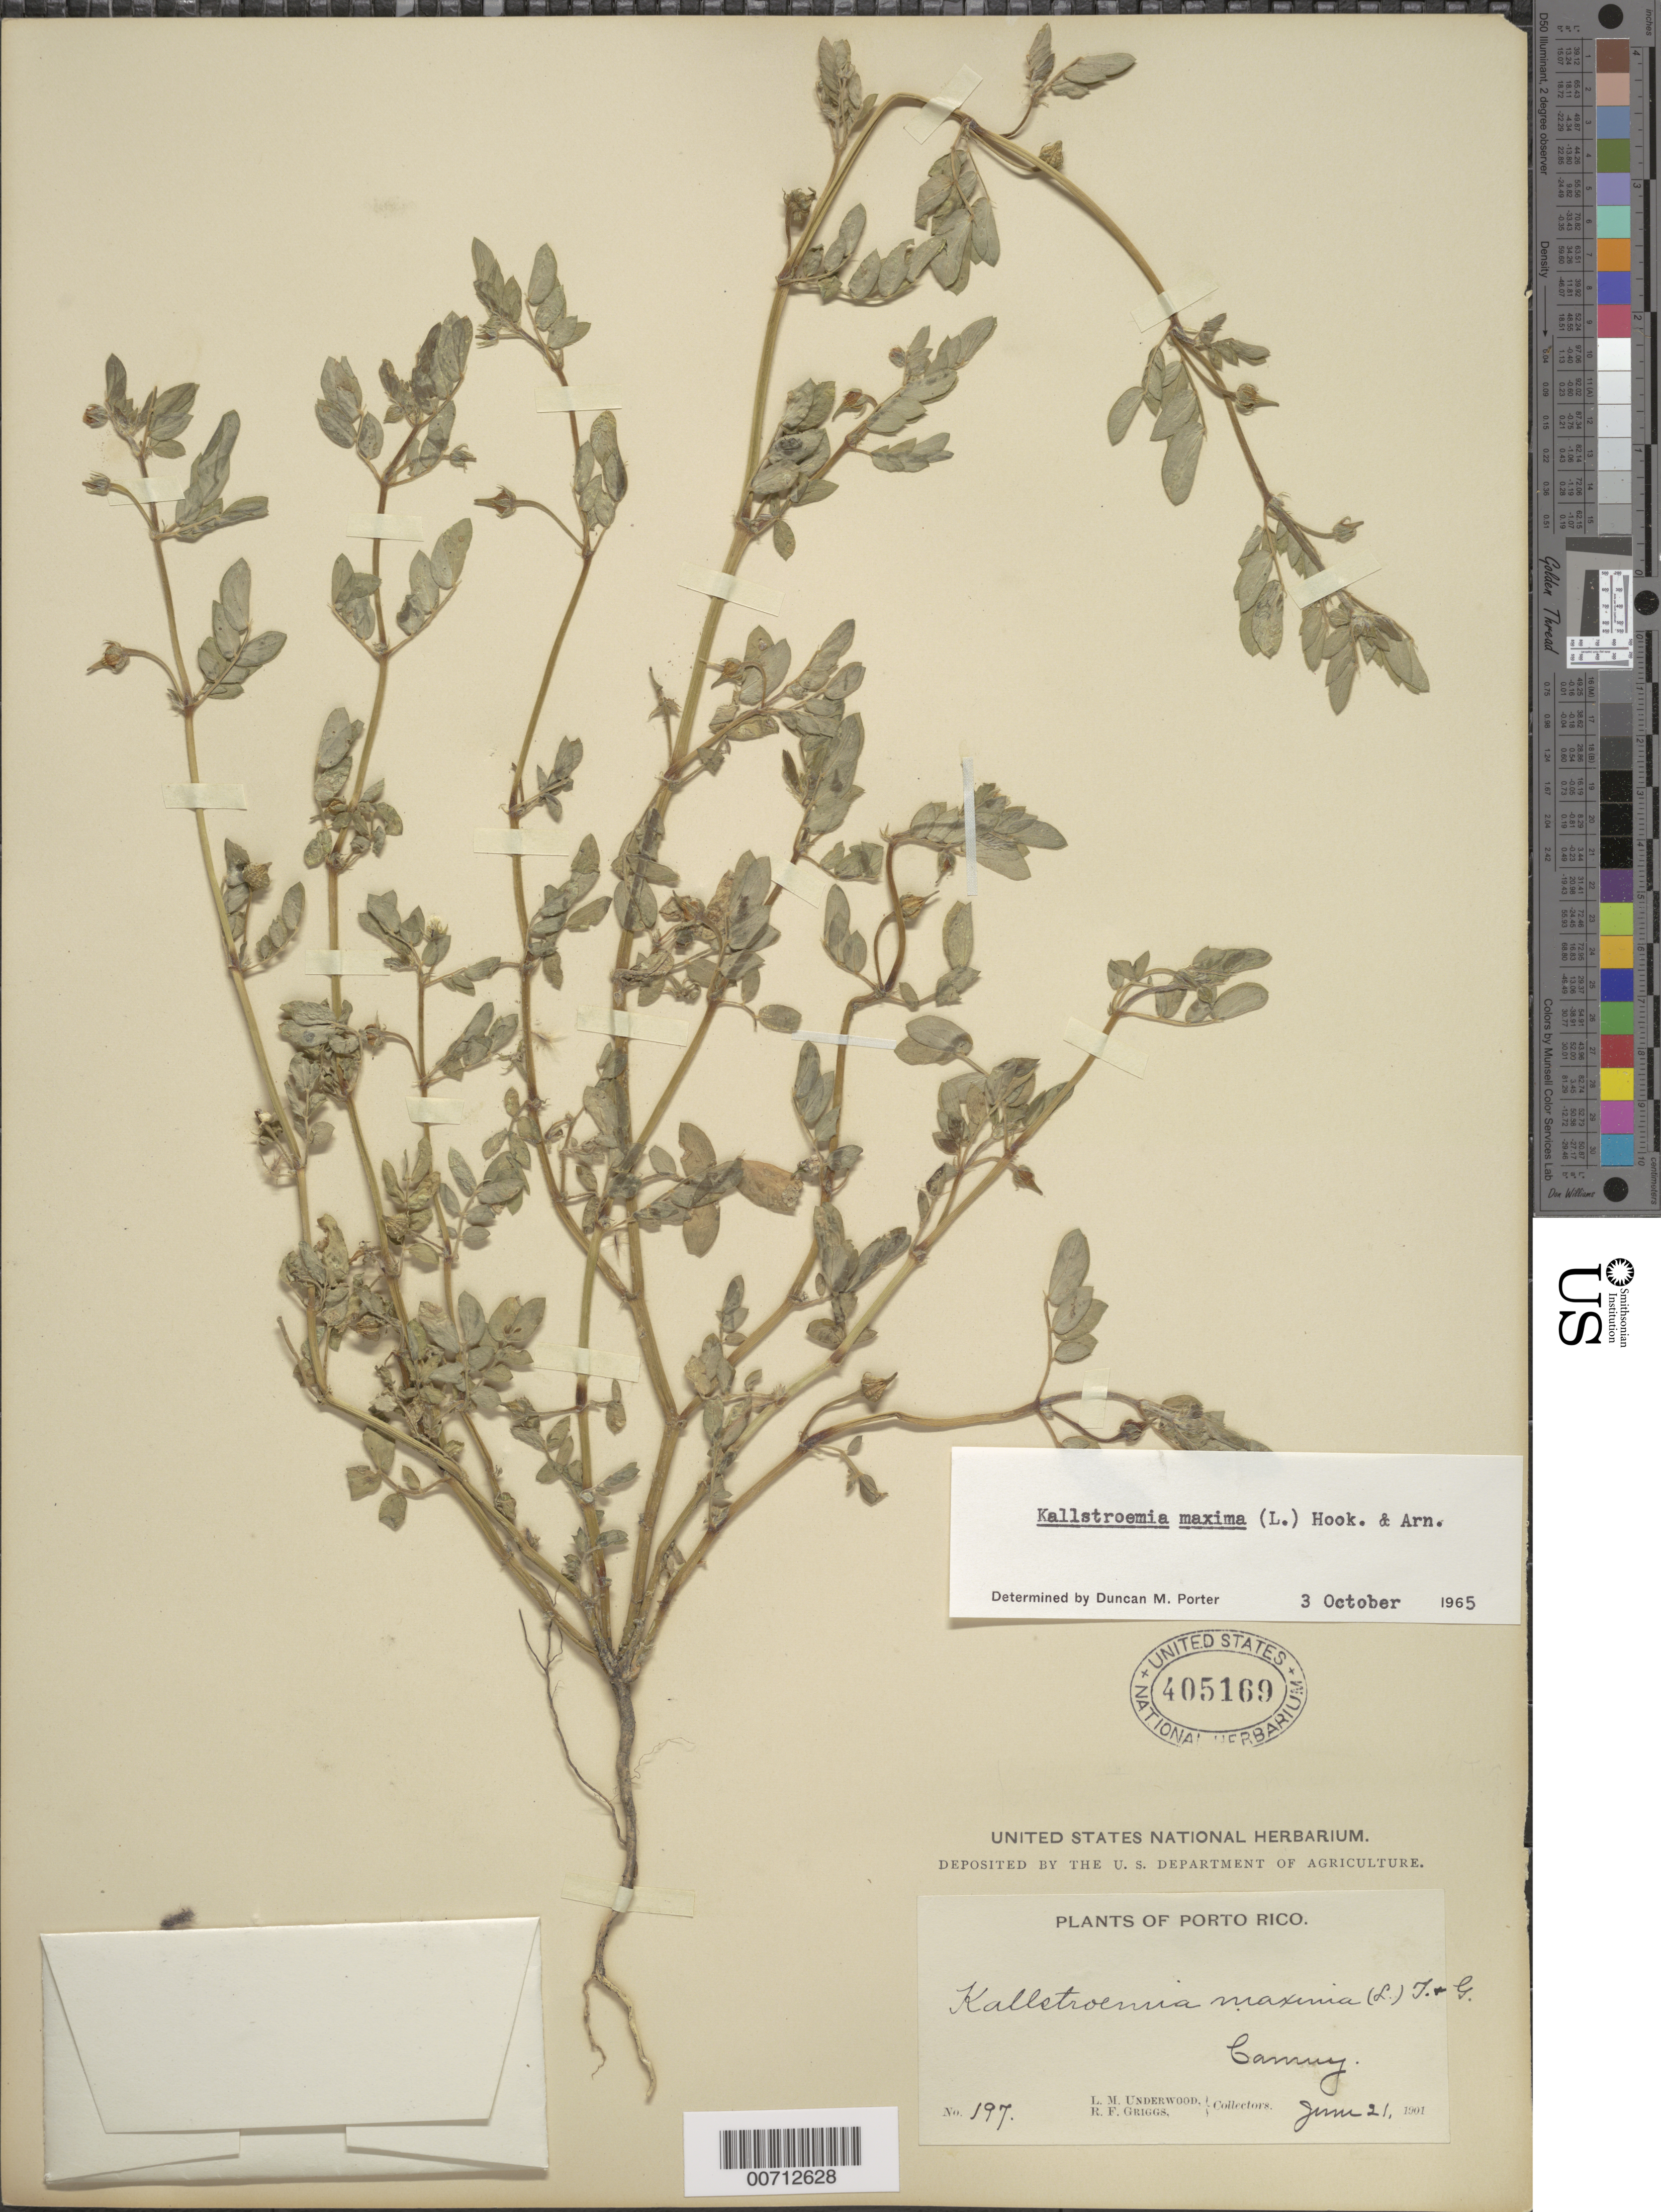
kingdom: Plantae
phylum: Tracheophyta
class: Magnoliopsida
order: Zygophyllales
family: Zygophyllaceae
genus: Kallstroemia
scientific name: Kallstroemia maxima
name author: (L.) Hook. & Arn.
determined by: Porter, D. M.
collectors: L. M. Underwood & R. F. Griggs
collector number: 197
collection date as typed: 21 Jun 1901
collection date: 1901-06-21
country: Puerto Rico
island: Greater Antilles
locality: Camuy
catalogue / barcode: US 405169